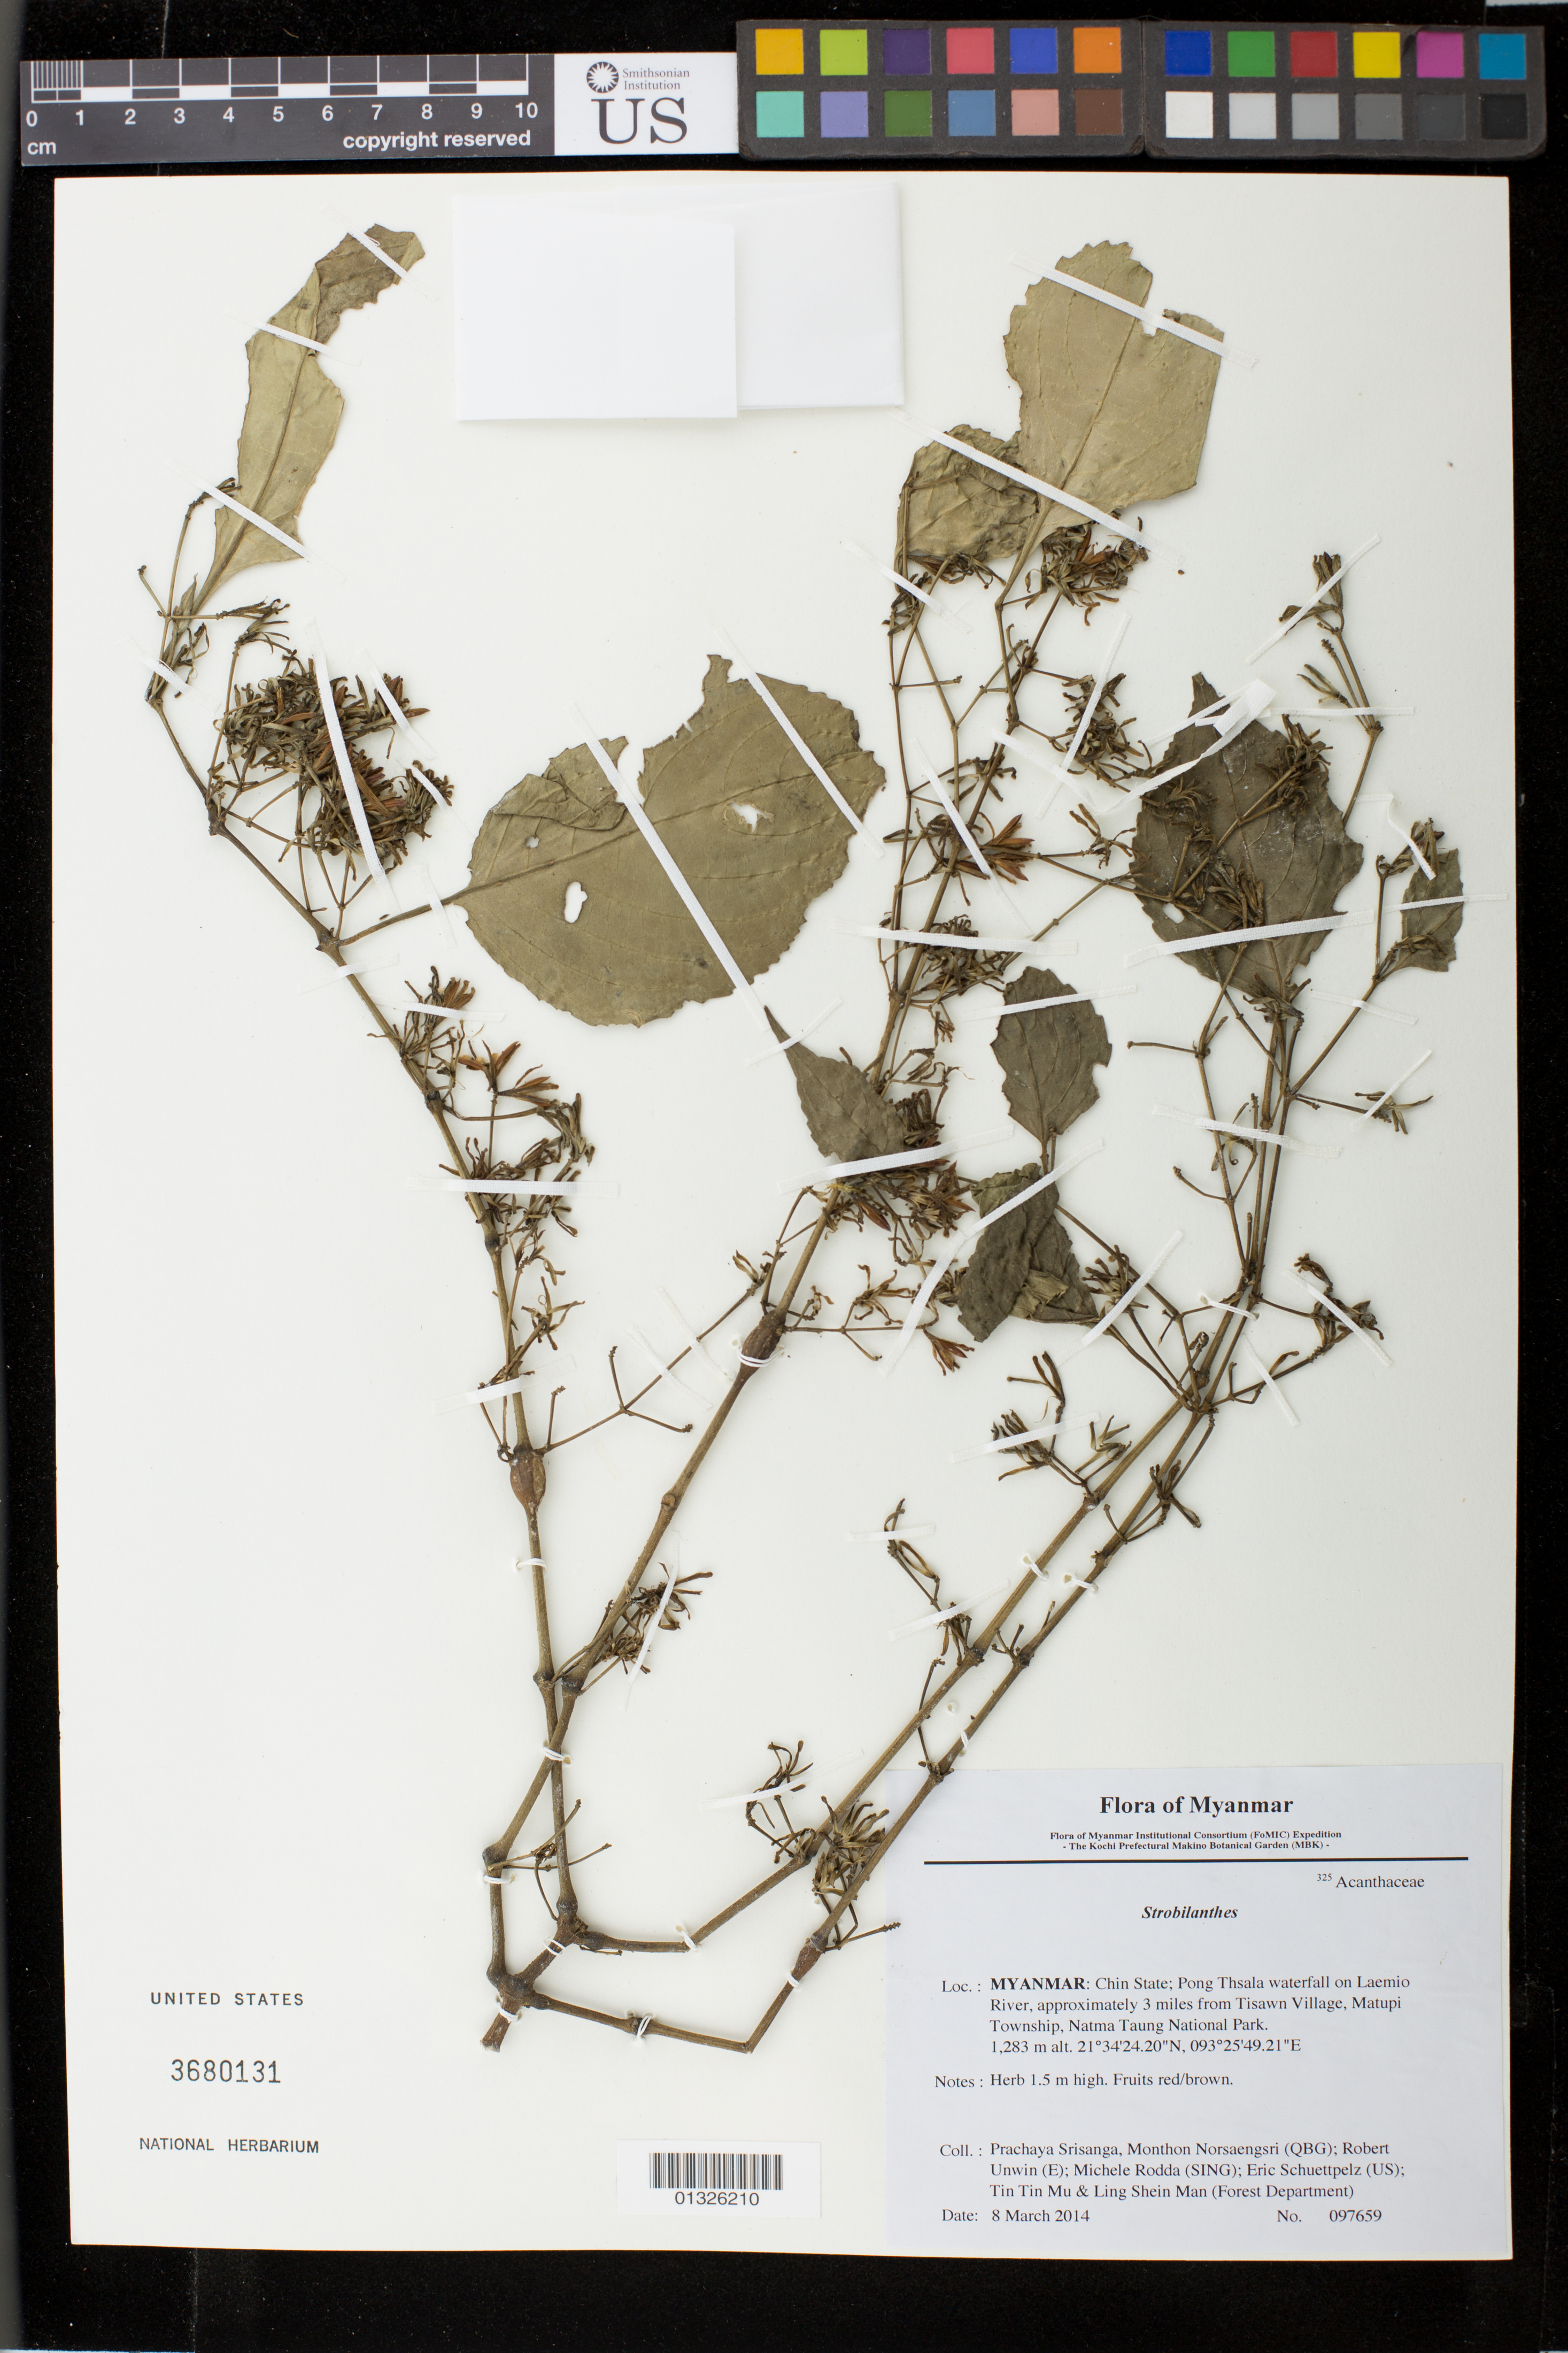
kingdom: Plantae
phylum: Tracheophyta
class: Magnoliopsida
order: Lamiales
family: Acanthaceae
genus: Strobilanthes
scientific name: Strobilanthes sp.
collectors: P. Srisanga, M. Norsaengsri, R. Unwin, M. Rodda, E. Schuettpelz, Tin Tin Mu & Ling Shein Man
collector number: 97659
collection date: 2014-03-08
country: Myanmar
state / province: Chin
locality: Pong Thsala waterfall on Laemio River, approximately 3 miles from Tisawn Village, Matupi Township, Natma Taung National Park.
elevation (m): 1283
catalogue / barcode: US 3680131